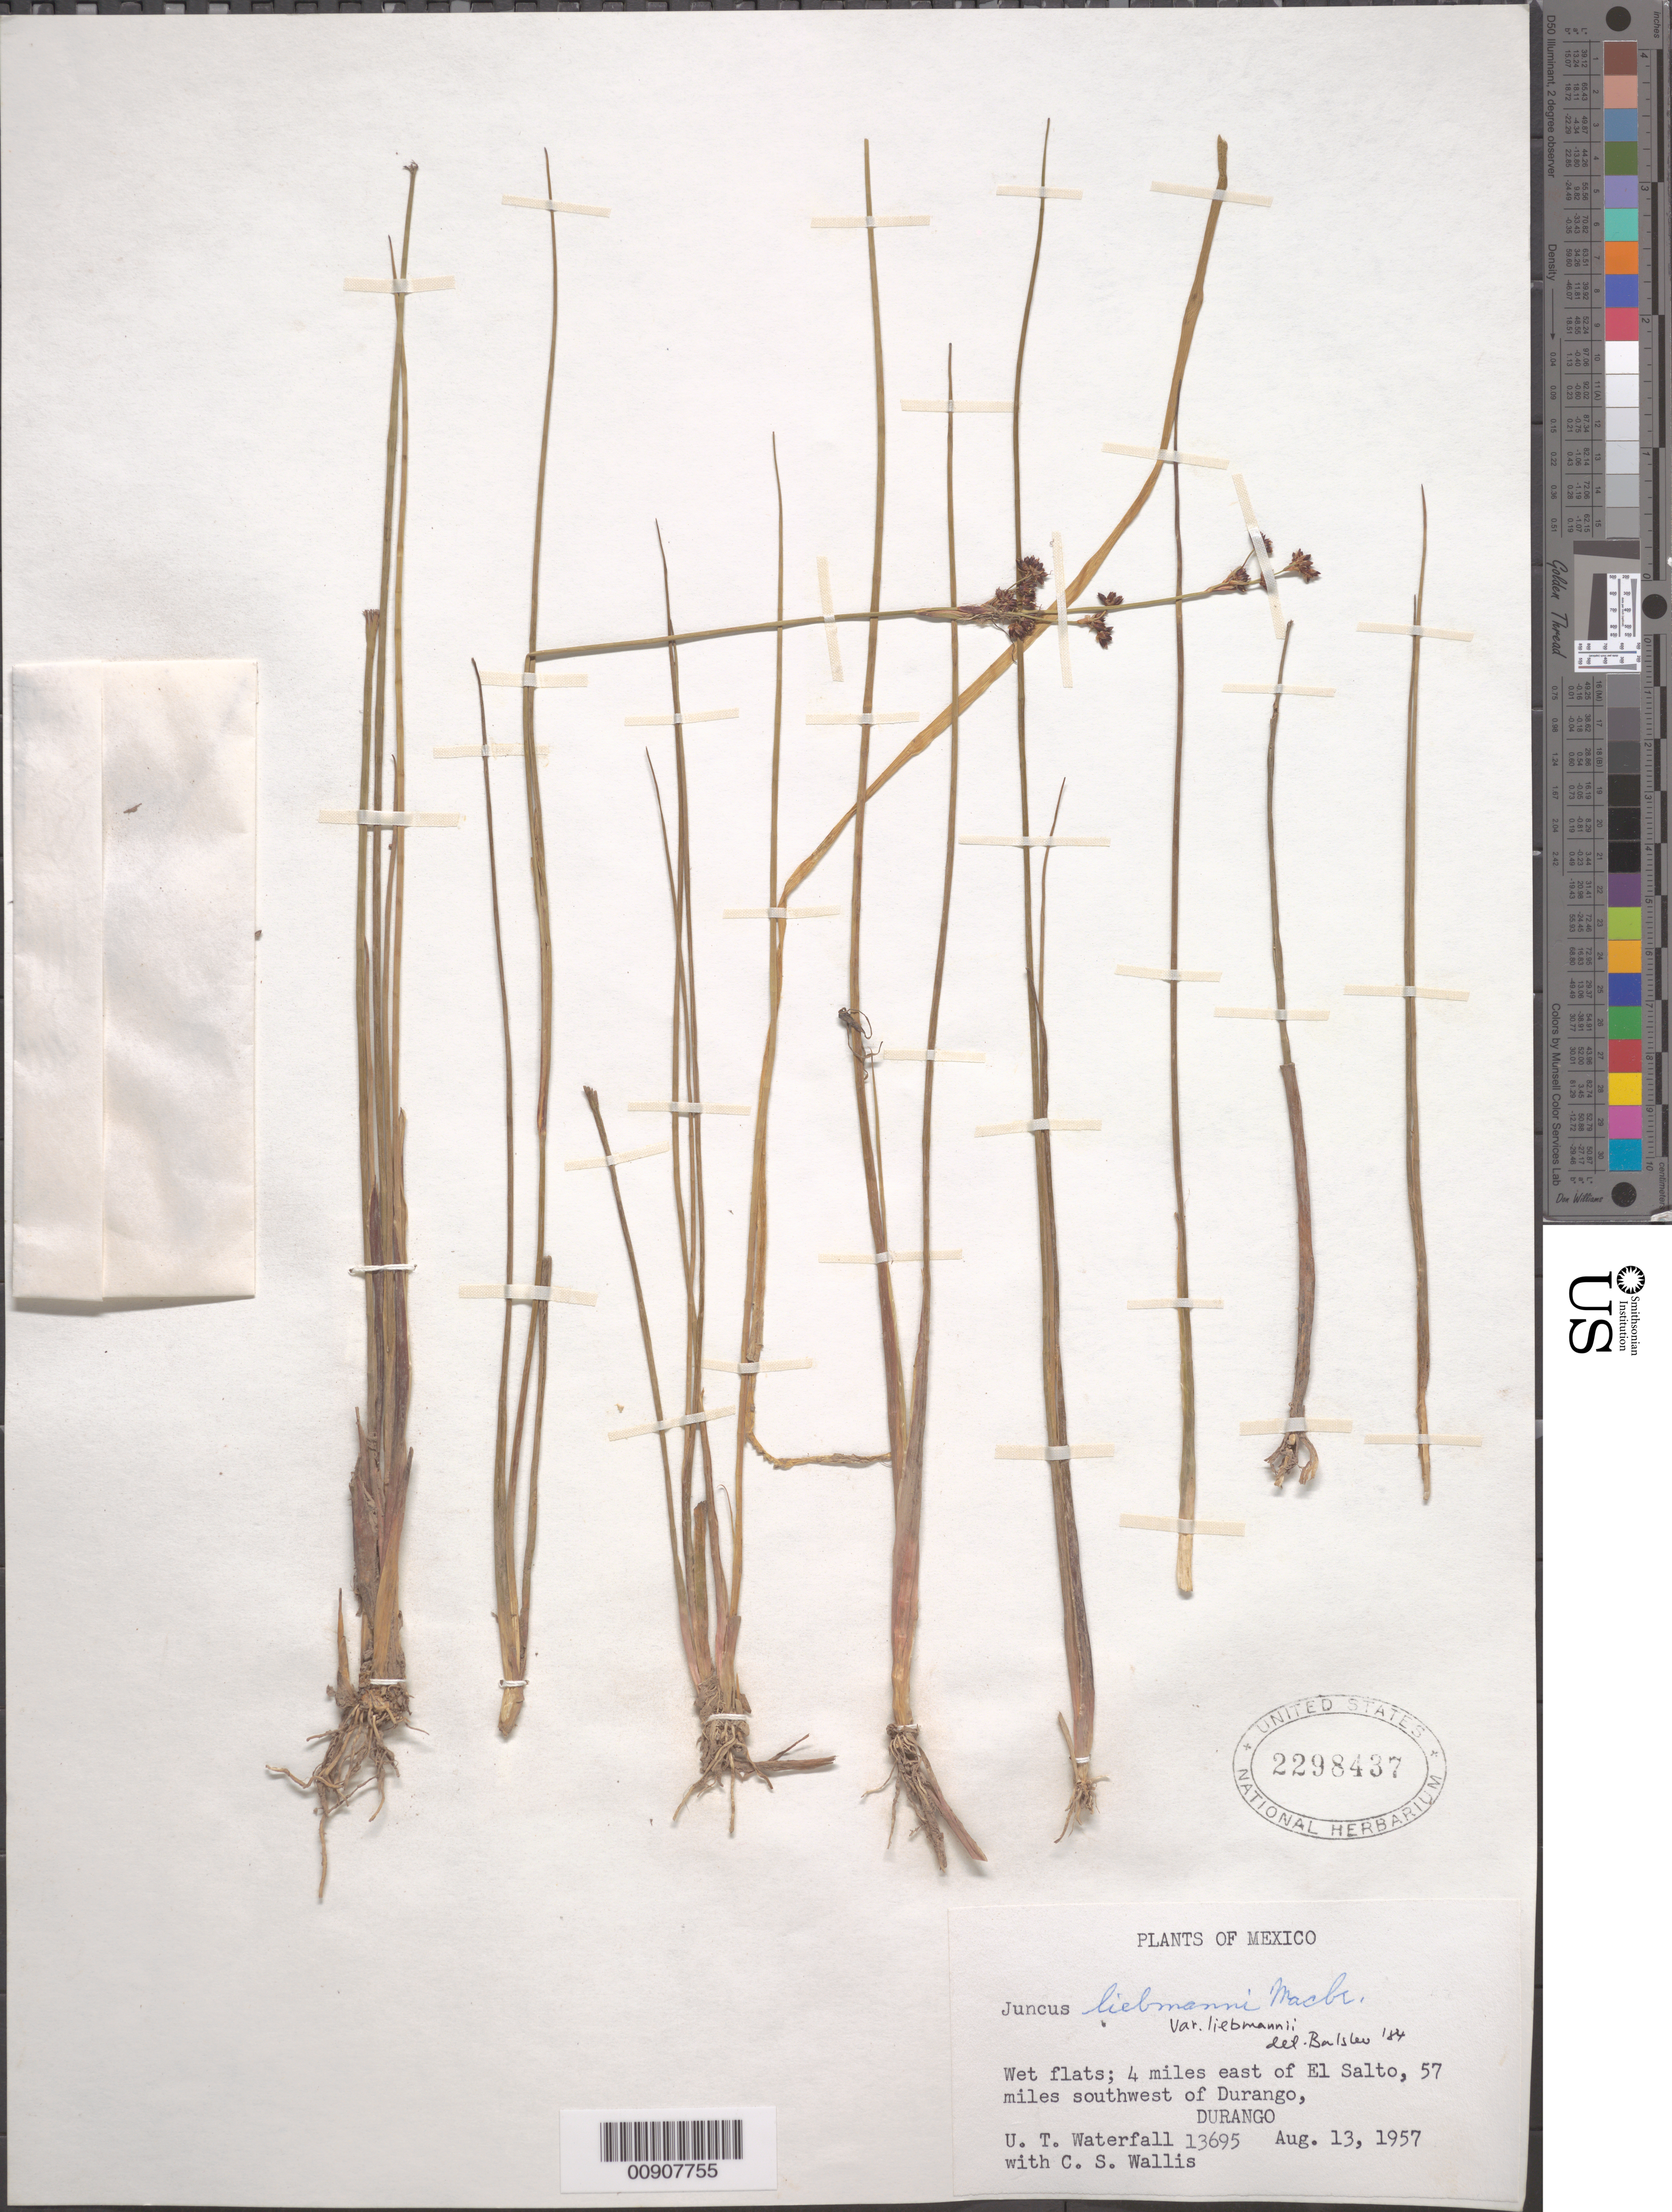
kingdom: Plantae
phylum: Tracheophyta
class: Liliopsida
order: Poales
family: Juncaceae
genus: Juncus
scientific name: Juncus liebmannii var. liebmannii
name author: J.F. Macbr.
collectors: U. T. Waterfall & C. S. Wallis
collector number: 13695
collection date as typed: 13 Aug 1957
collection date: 1957-08-13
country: Mexico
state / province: Durango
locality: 4 miles east of El Salto, 57 miles southwest of Durango, Durango.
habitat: Wet flats.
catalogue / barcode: US 2298437